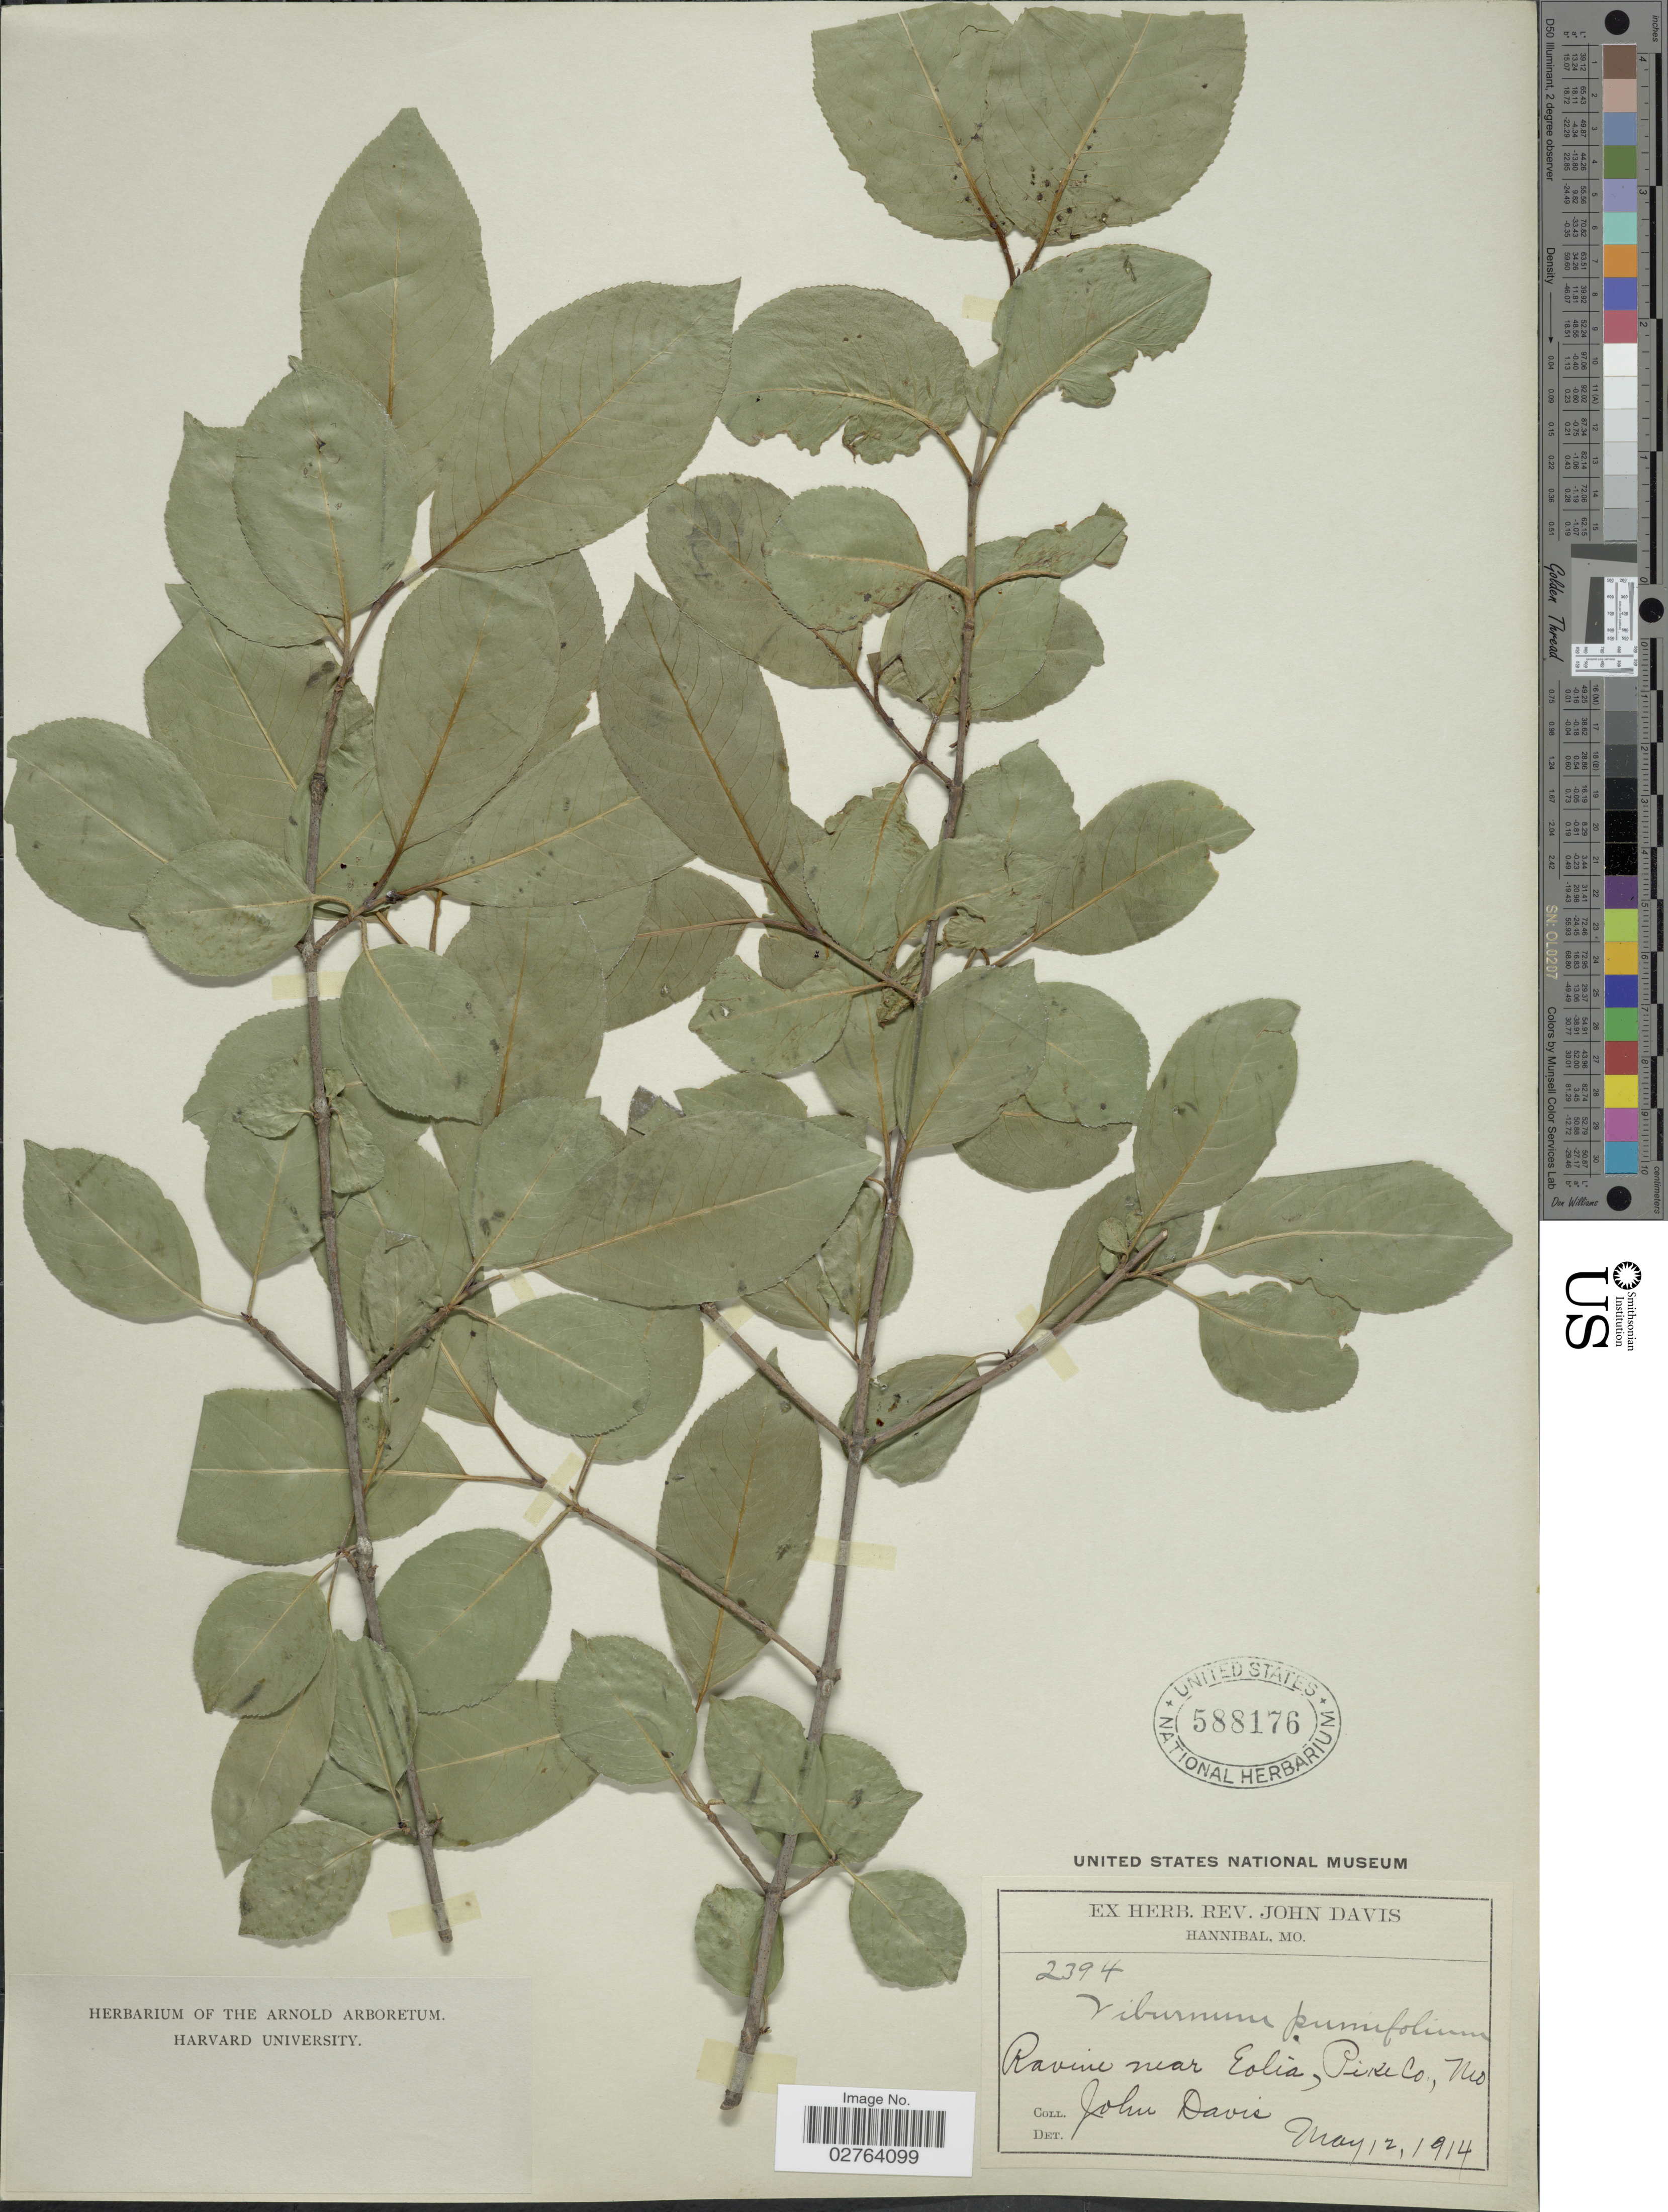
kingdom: Plantae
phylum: Tracheophyta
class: Magnoliopsida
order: Dipsacales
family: Viburnaceae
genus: Viburnum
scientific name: Viburnum prunifolium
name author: L.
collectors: J. Davis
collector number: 2394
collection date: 1914-05-12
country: United States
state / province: Missouri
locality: Hannibal. Ravine near Eolia, Pike Co.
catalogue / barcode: US 588176